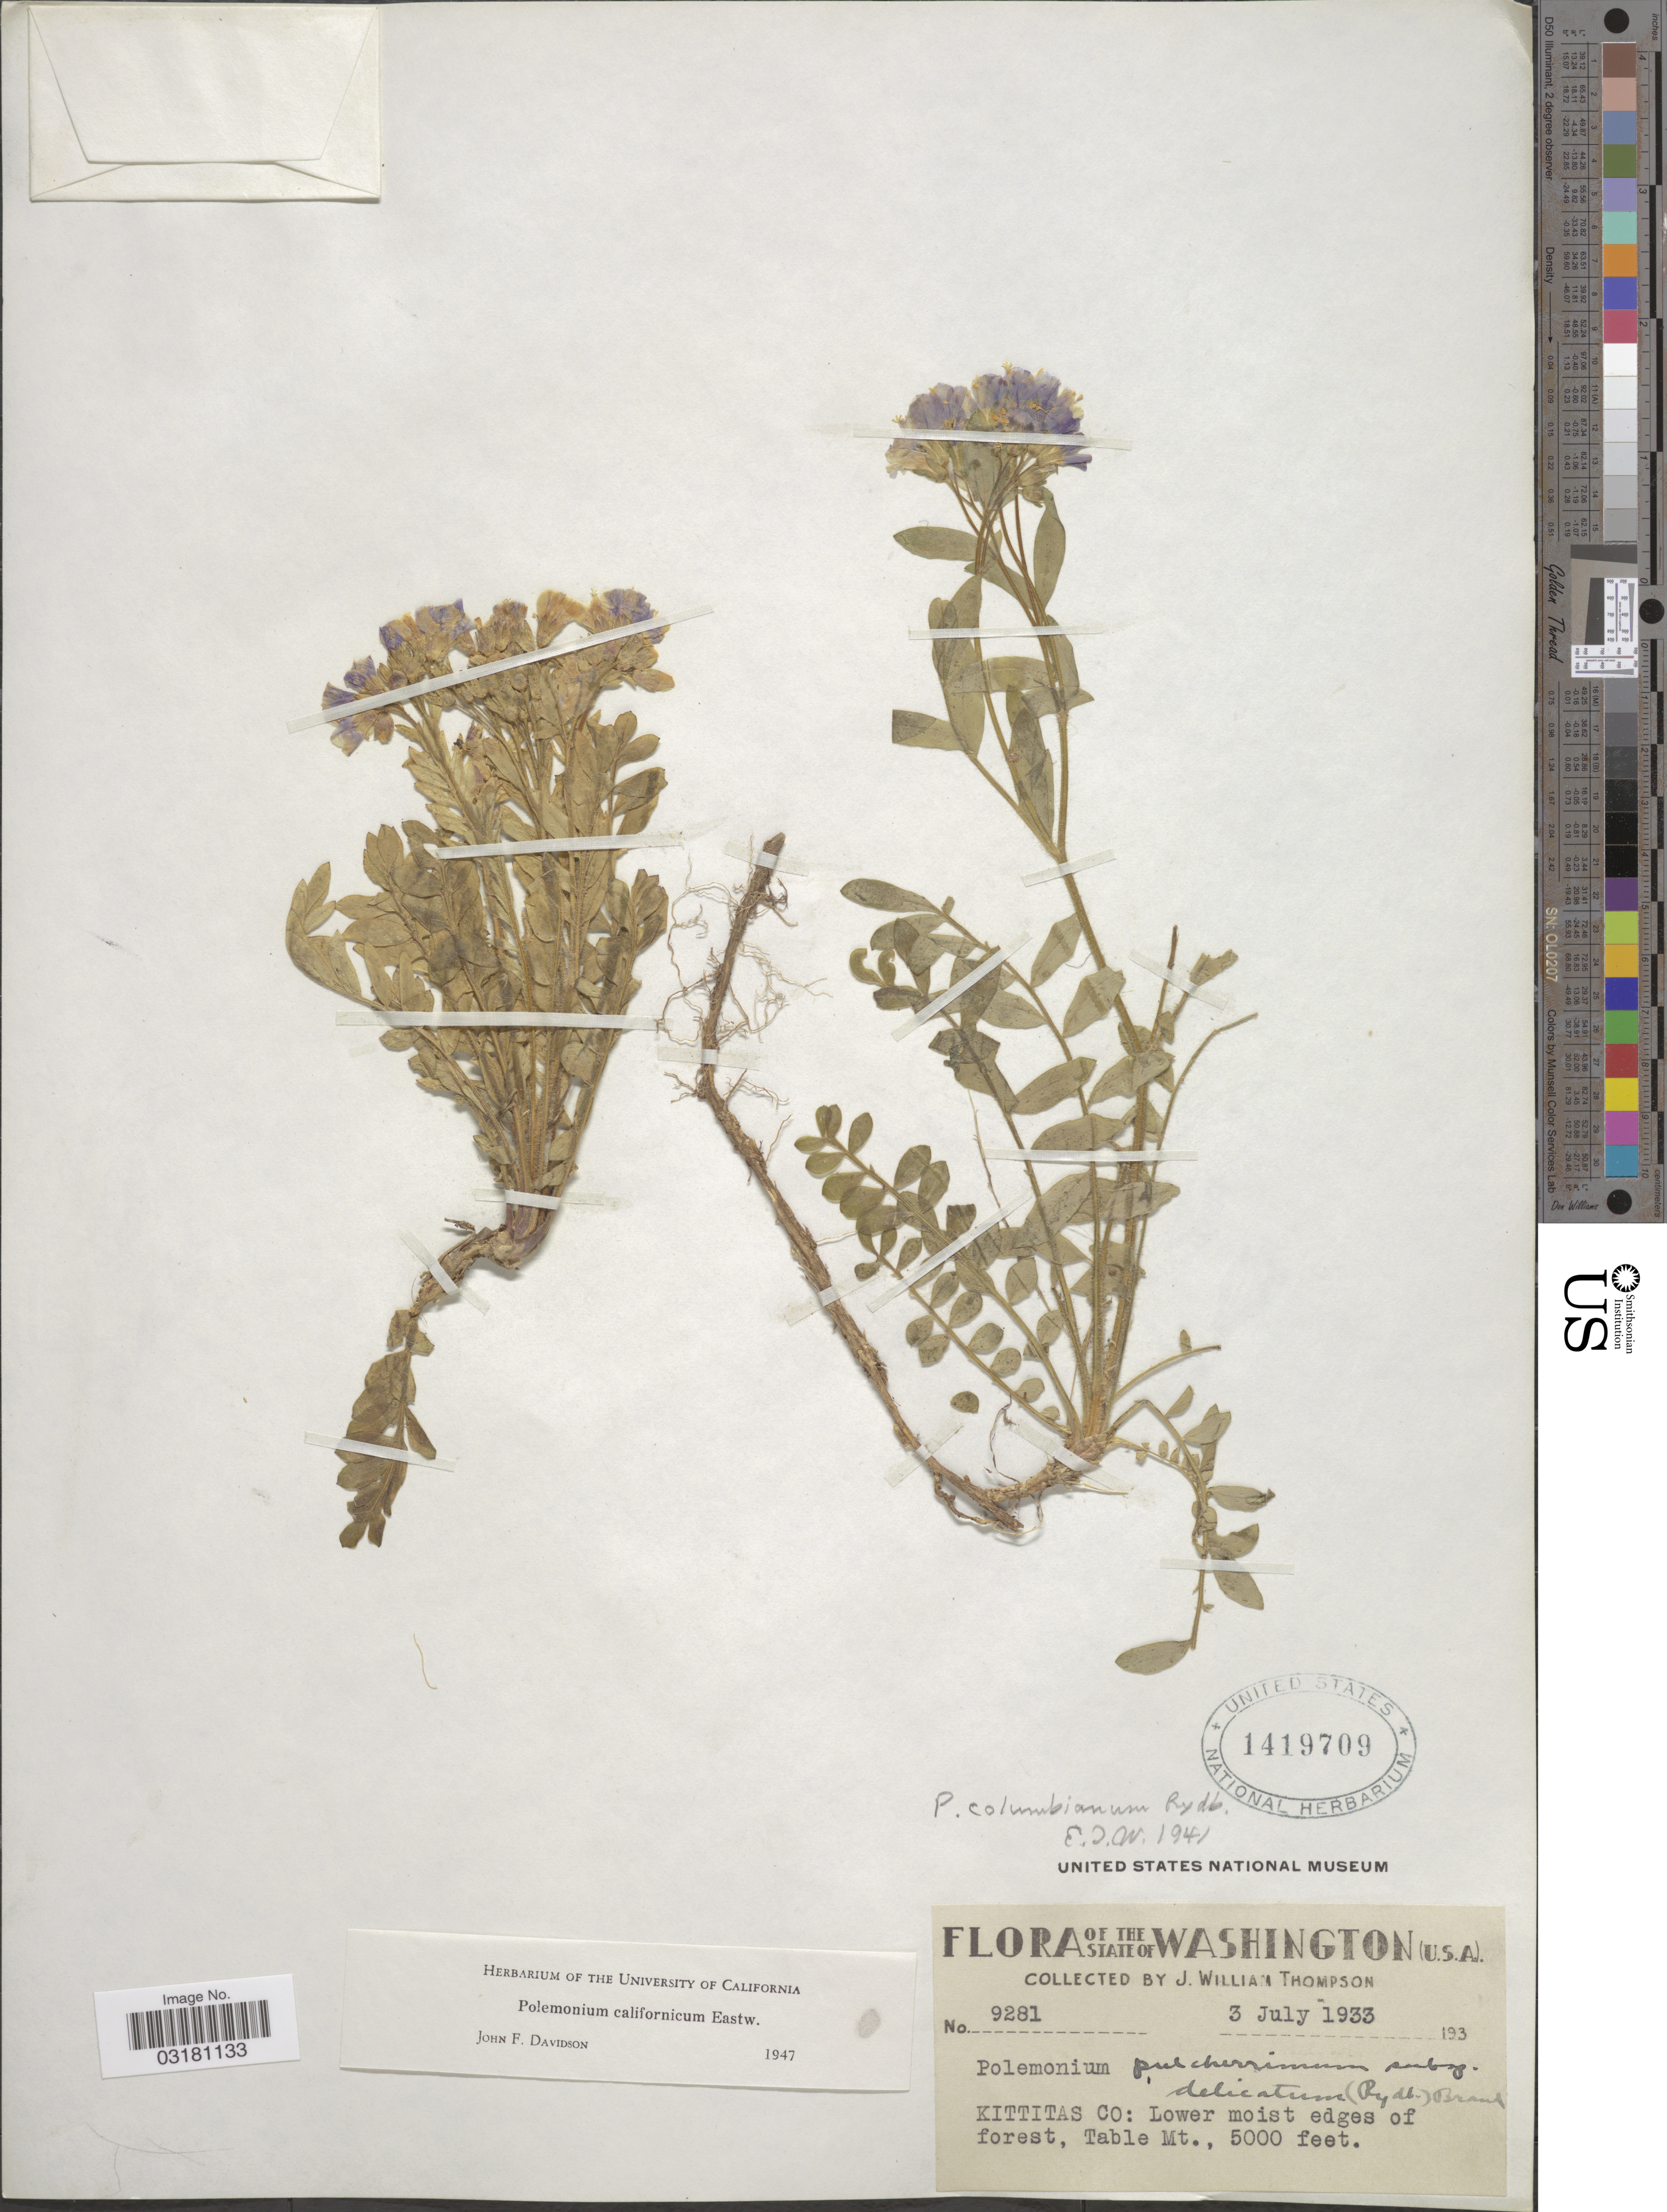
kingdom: Plantae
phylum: Tracheophyta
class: Magnoliopsida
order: Ericales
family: Polemoniaceae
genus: Polemonium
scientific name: Polemonium californicum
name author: Eastw.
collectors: J. W. Thompson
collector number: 9281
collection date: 1933-07-03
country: United States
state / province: Washington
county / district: Kittitas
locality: Kittitas Co: Lower moist edges of forest, Table Mt.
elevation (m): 1524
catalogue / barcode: US 1419709